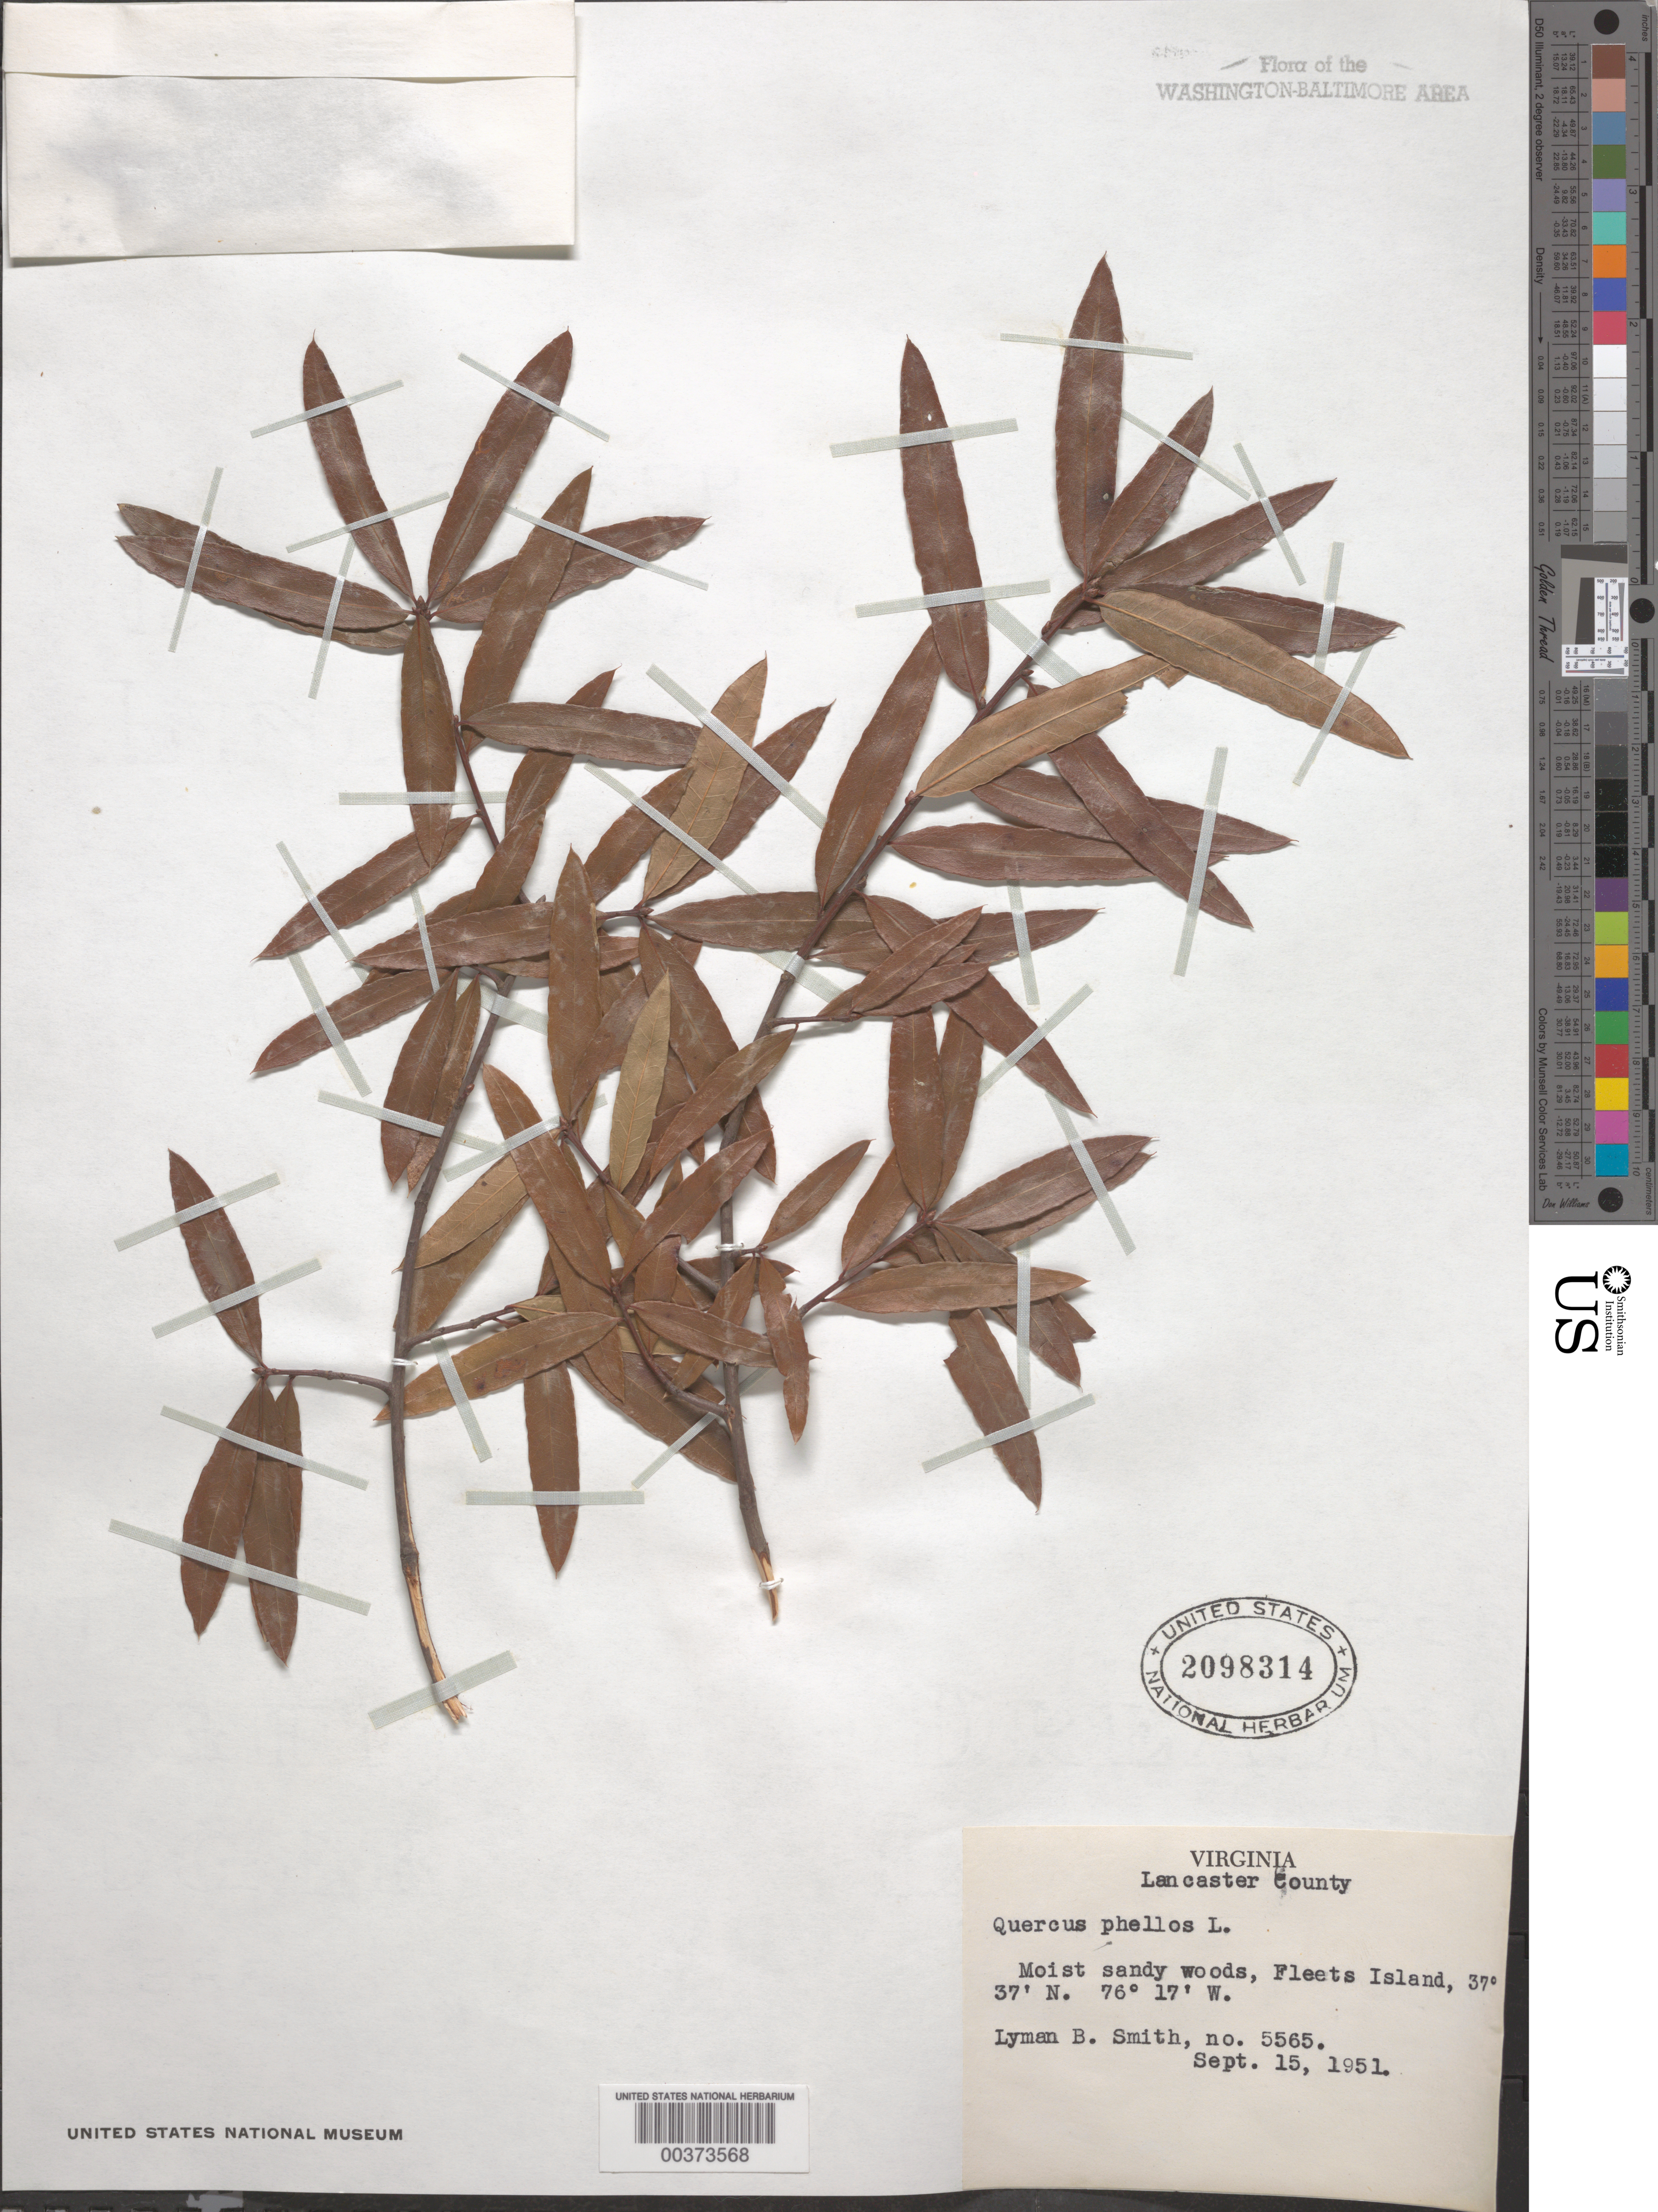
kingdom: Plantae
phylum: Tracheophyta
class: Magnoliopsida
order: Fagales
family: Fagaceae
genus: Quercus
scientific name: Quercus phellos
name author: L.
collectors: L. Smith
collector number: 5565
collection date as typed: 15 Sep 1951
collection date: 1951-09-15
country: United States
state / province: Virginia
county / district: Lancaster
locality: Fleets Island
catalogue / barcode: US 2098314